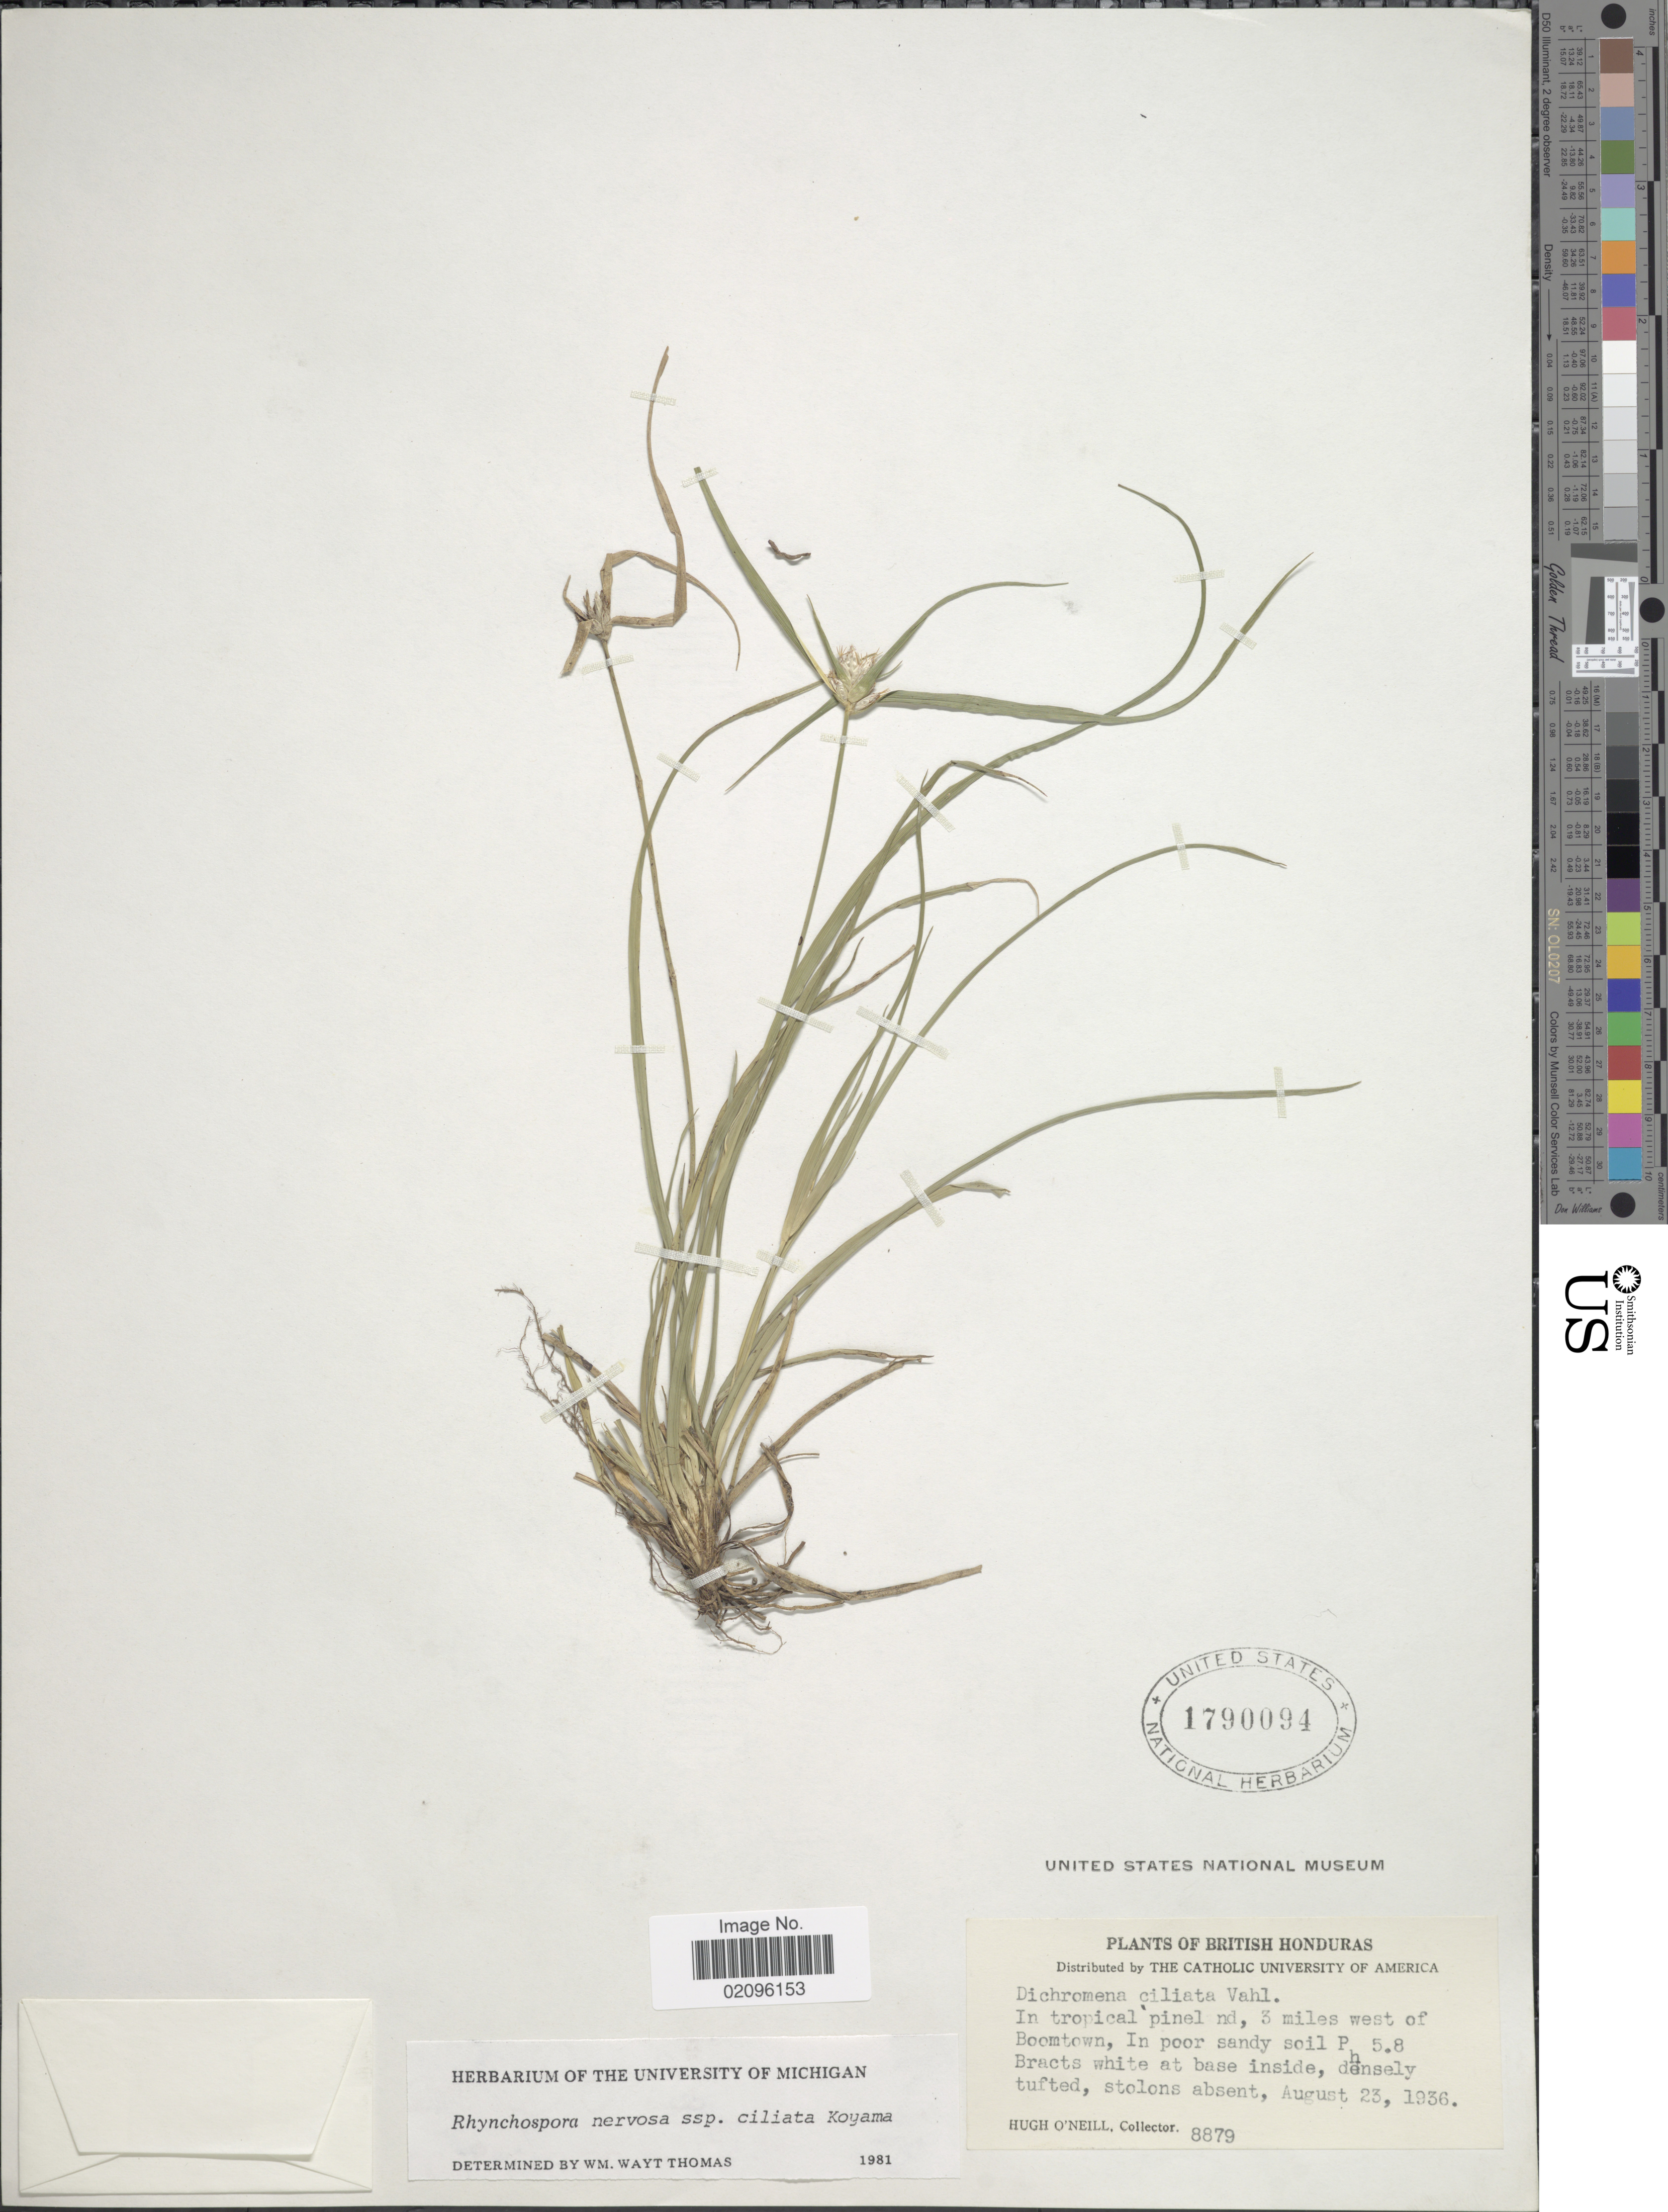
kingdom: Plantae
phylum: Tracheophyta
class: Liliopsida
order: Poales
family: Cyperaceae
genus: Rhynchospora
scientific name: Rhynchospora nervosa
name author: (Vahl) Boeckeler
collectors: H. O'Neill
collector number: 8879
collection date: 1936-08-23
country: Belize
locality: British Honduras, 3 miles west of Boomtown.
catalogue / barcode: US 1790094